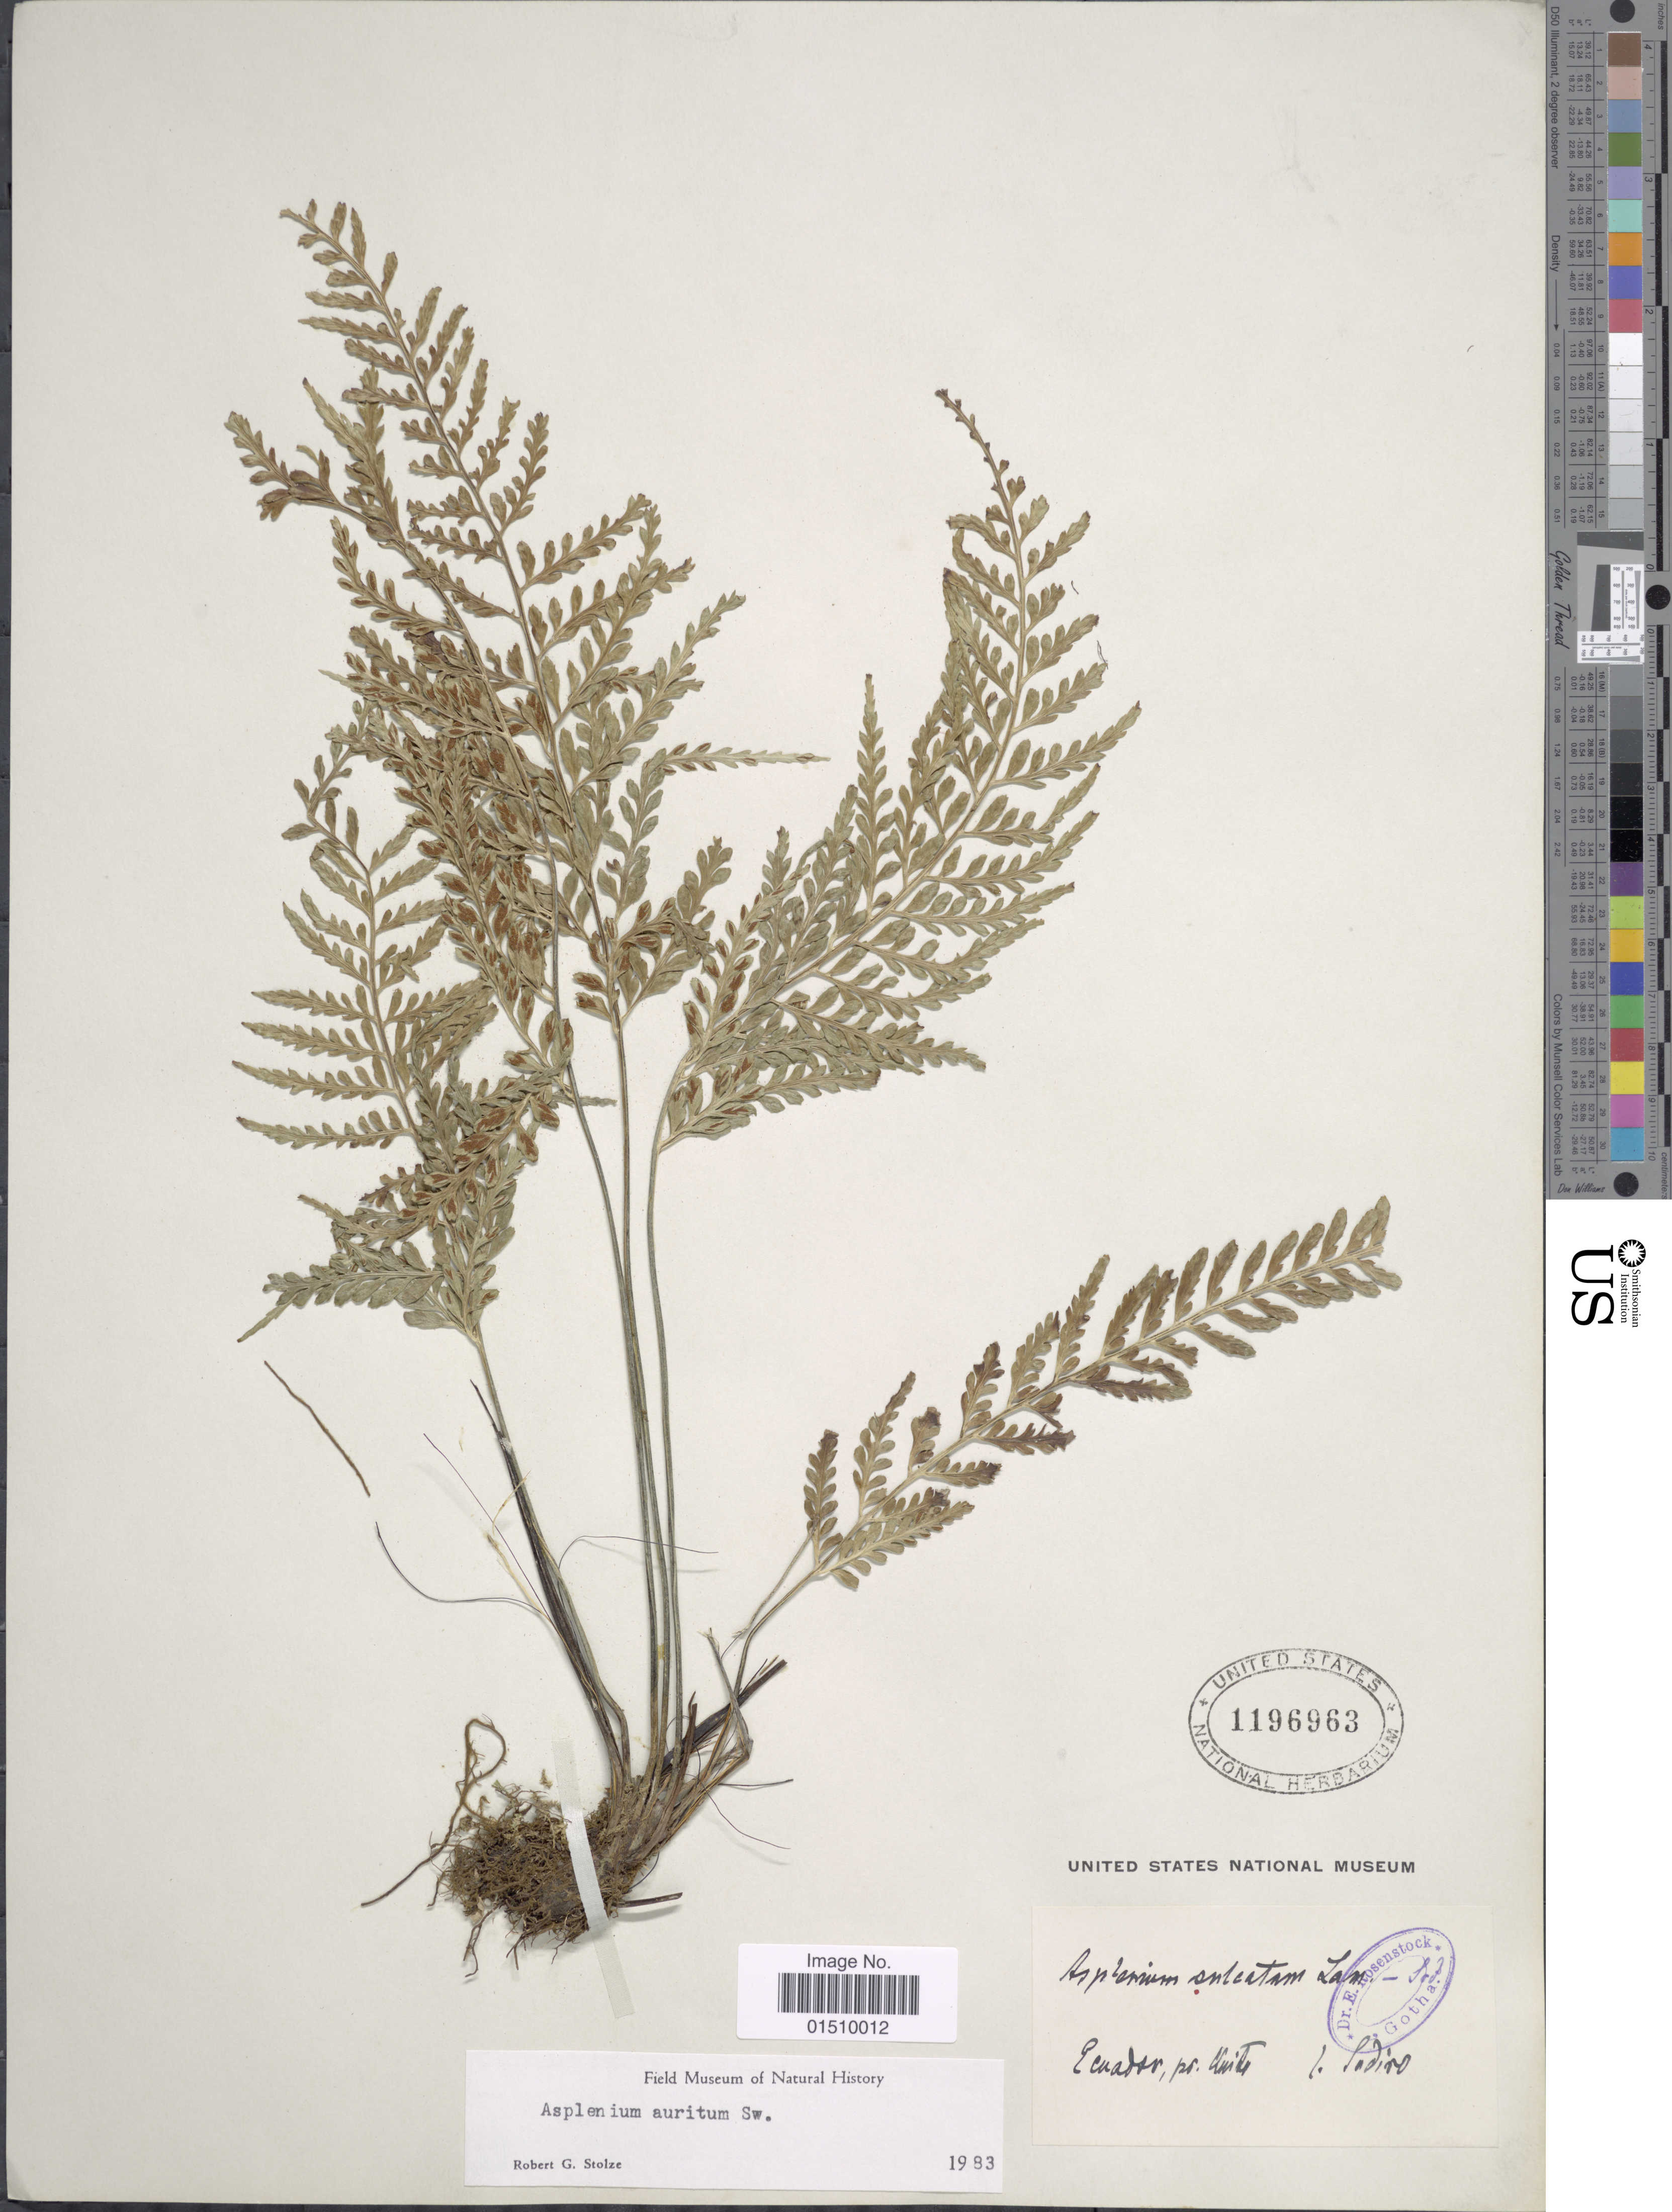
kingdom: Plantae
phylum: Tracheophyta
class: Polypodiopsida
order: Polypodiales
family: Aspleniaceae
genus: Asplenium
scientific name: Asplenium auritum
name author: Sw.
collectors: Sodiro, --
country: Ecuador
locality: Ecuador, pr. Unita. [interpreted]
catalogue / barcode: US 1196963